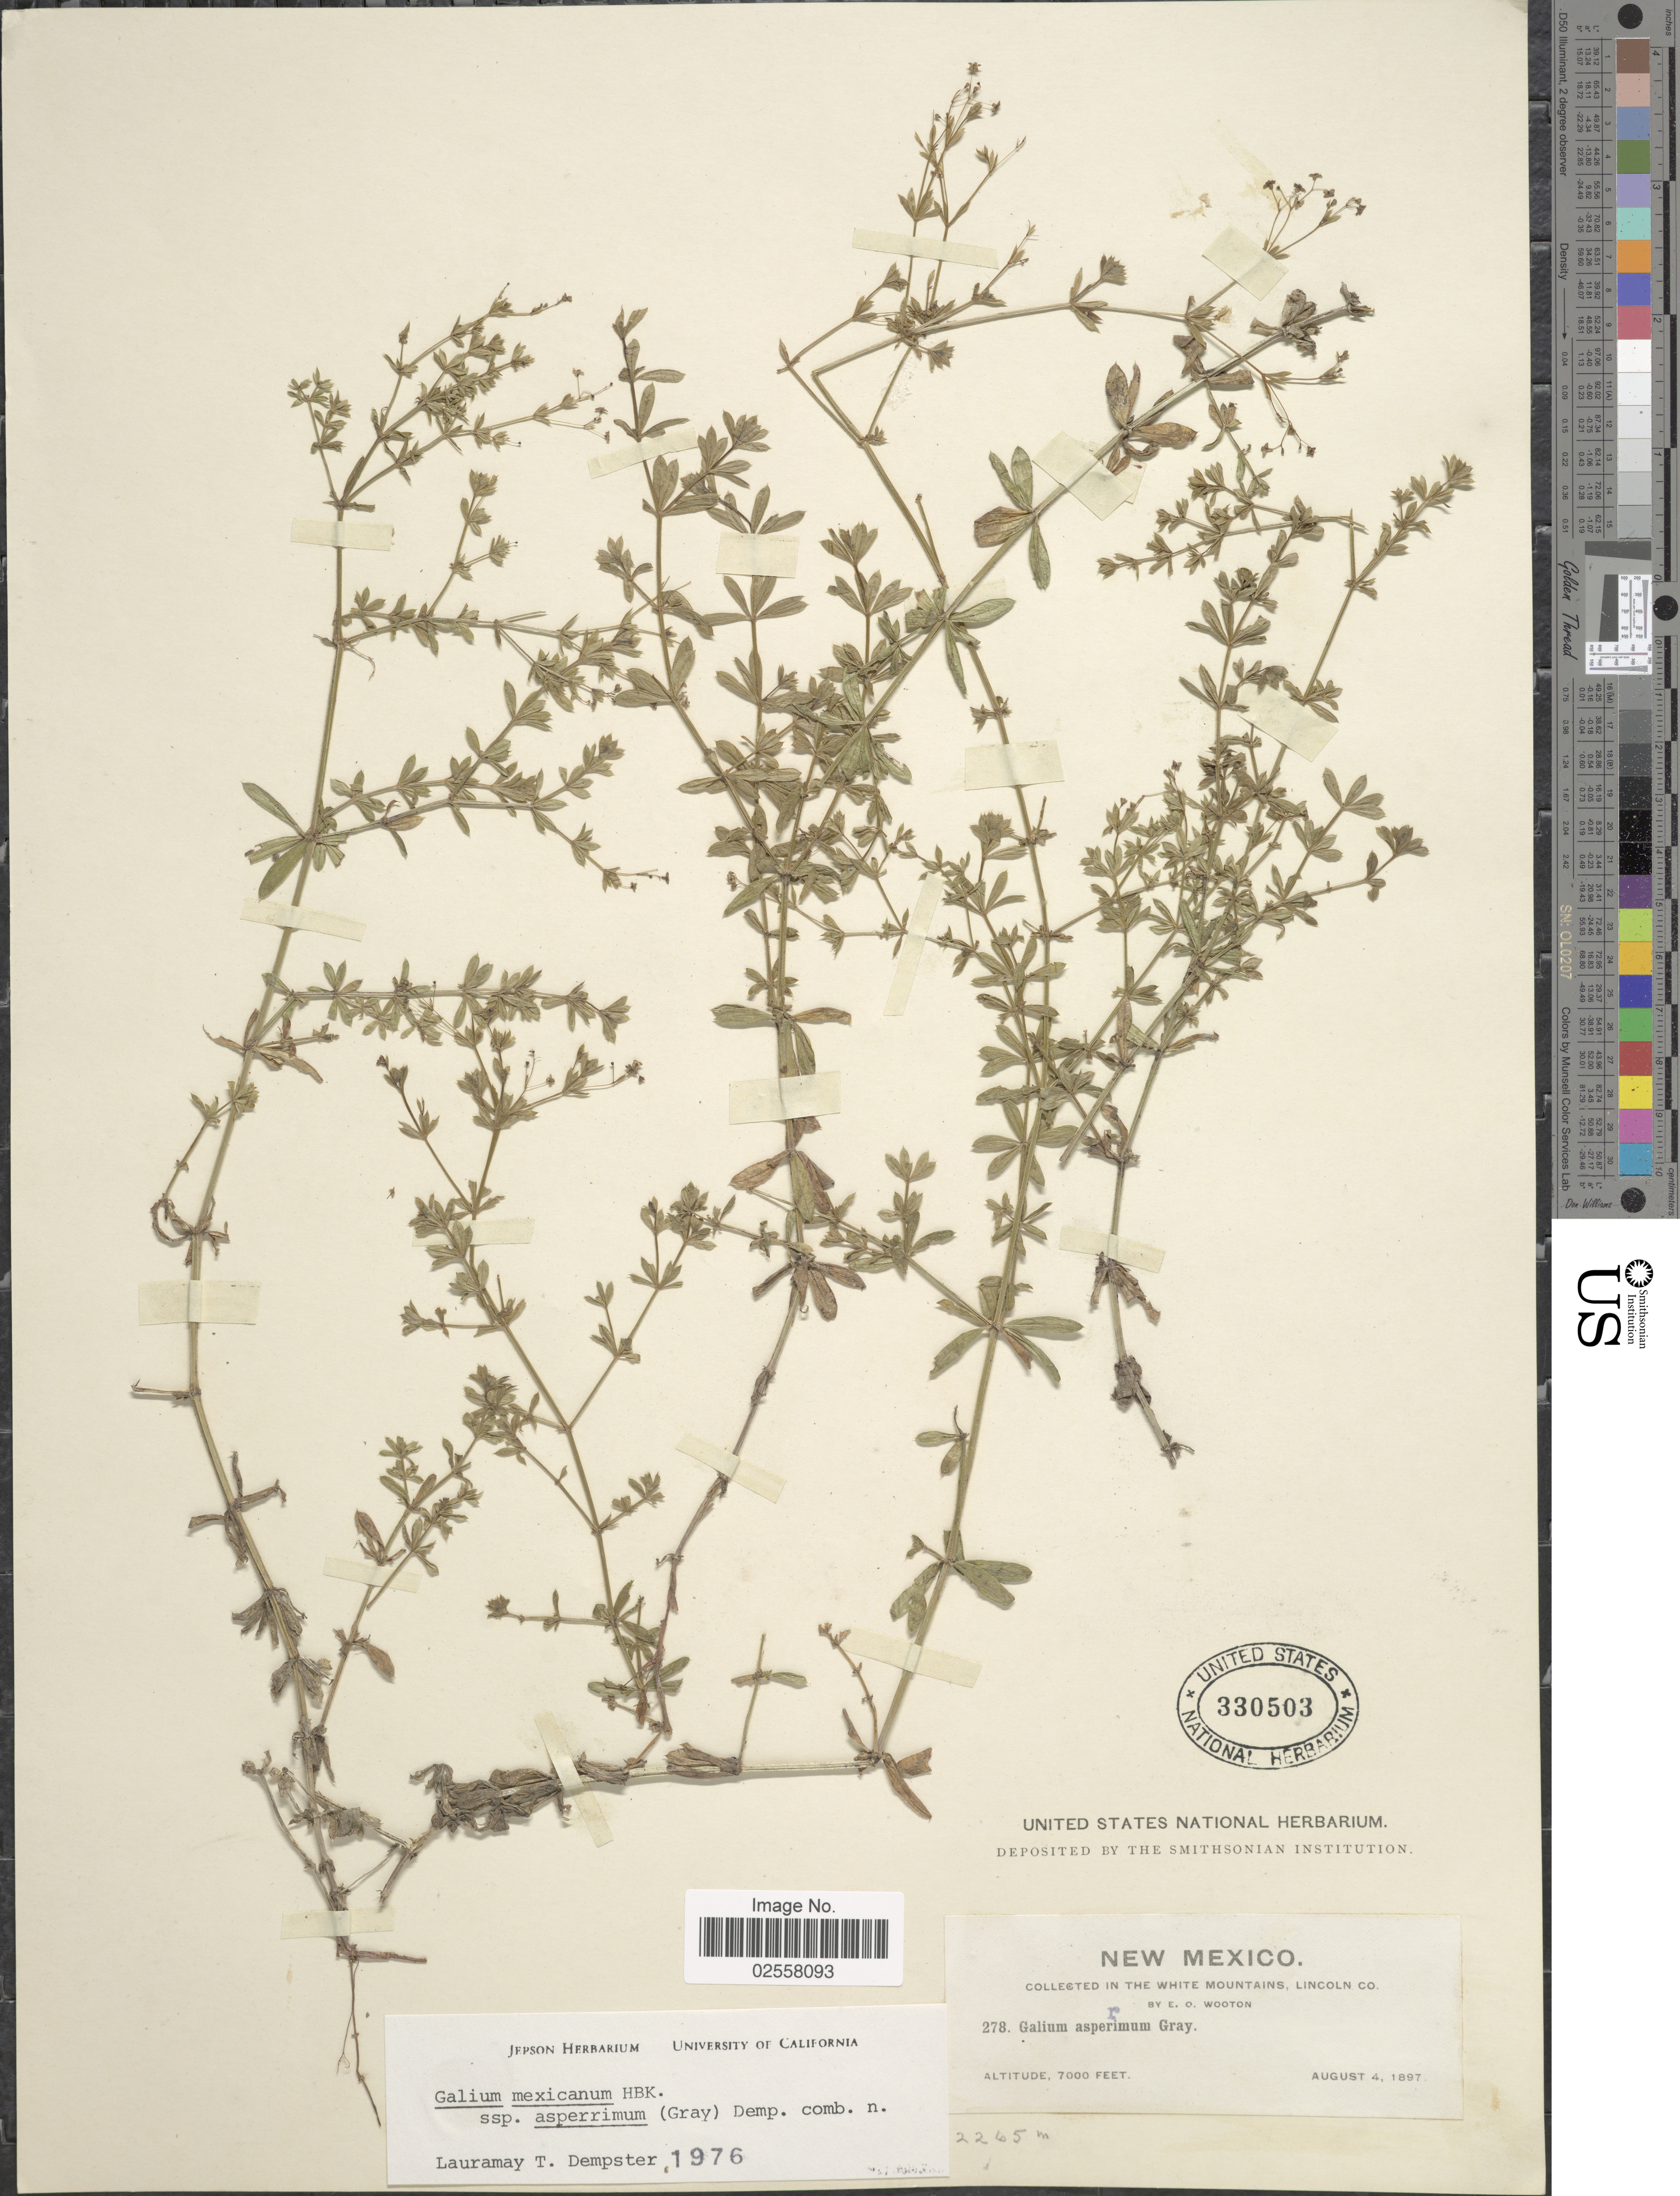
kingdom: Plantae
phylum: Tracheophyta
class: Magnoliopsida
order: Gentianales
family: Rubiaceae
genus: Galium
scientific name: Galium mexicanum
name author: Kunth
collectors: E. O. Wooton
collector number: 278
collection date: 1897-08-04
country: United States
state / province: New Mexico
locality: The White Mountains, Lincoln Co.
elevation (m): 2134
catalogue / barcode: US 330503